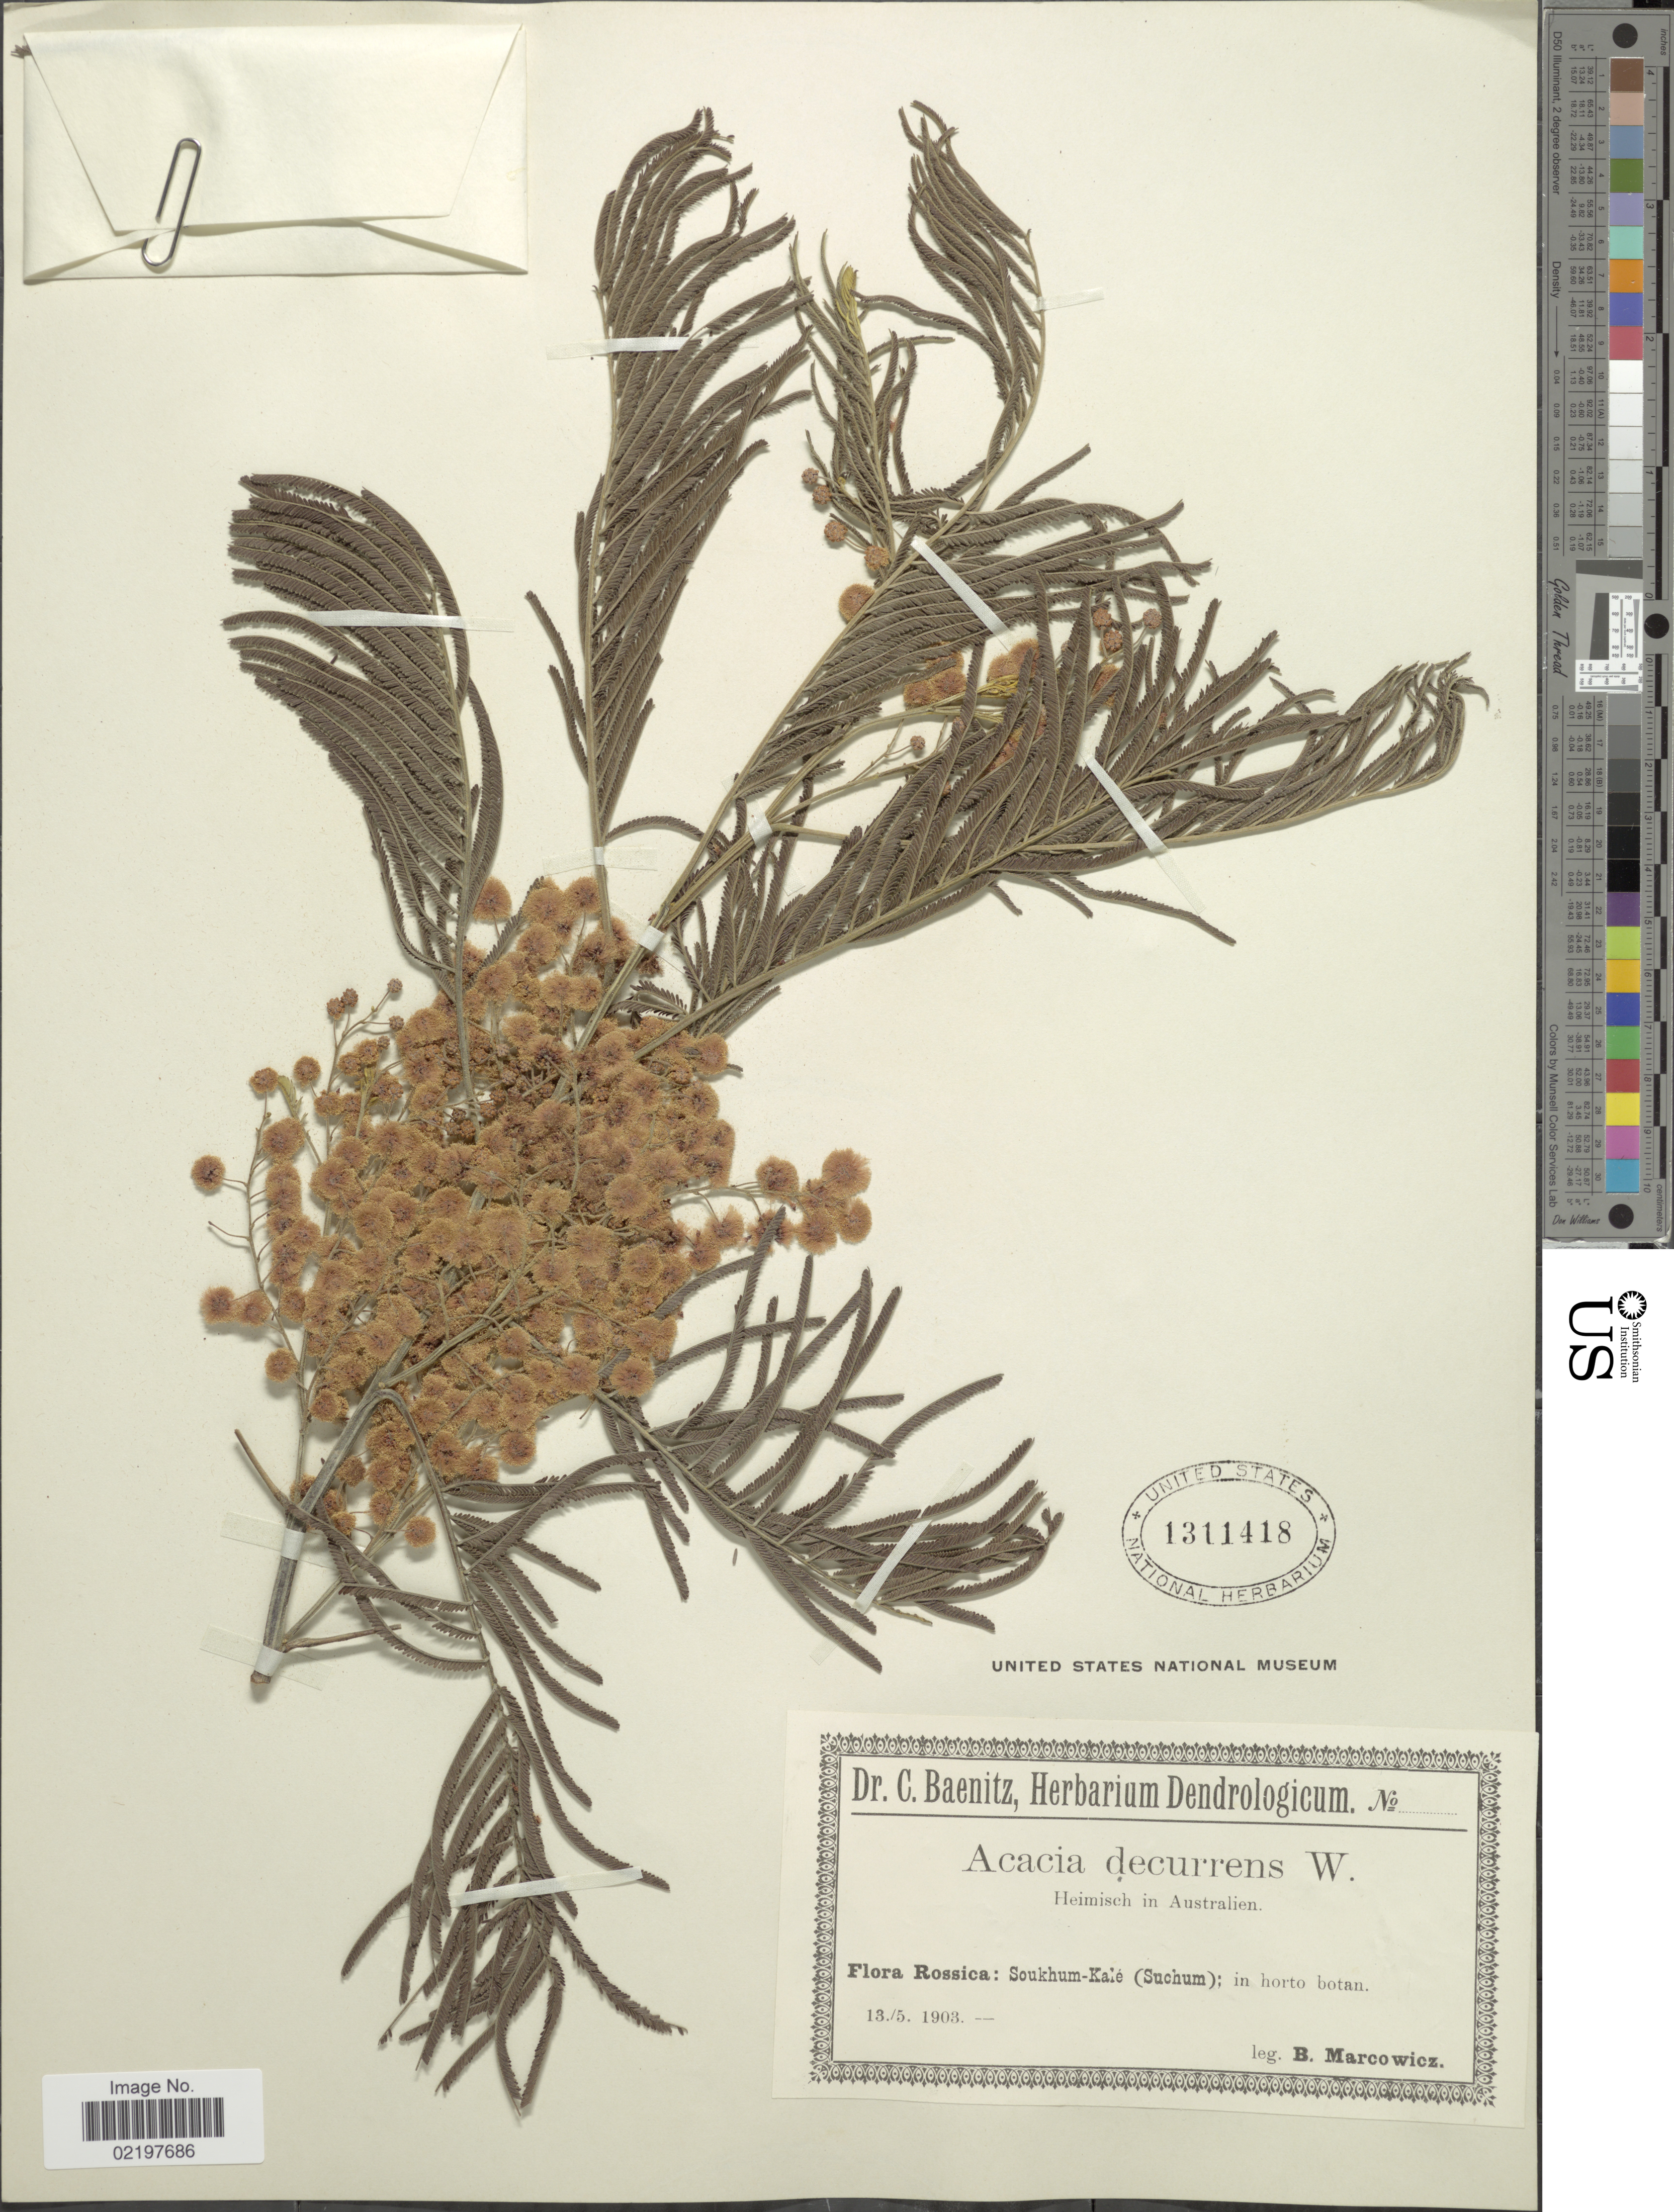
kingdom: Plantae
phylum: Tracheophyta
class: Magnoliopsida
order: Fabales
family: Fabaceae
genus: Acacia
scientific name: Acacia dealbata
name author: Link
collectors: B. Marcowicz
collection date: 1903-05-13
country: Russian Federation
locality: Rossica: Soukhun-Kale (Suchum); in horto botan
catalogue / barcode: US 1311418